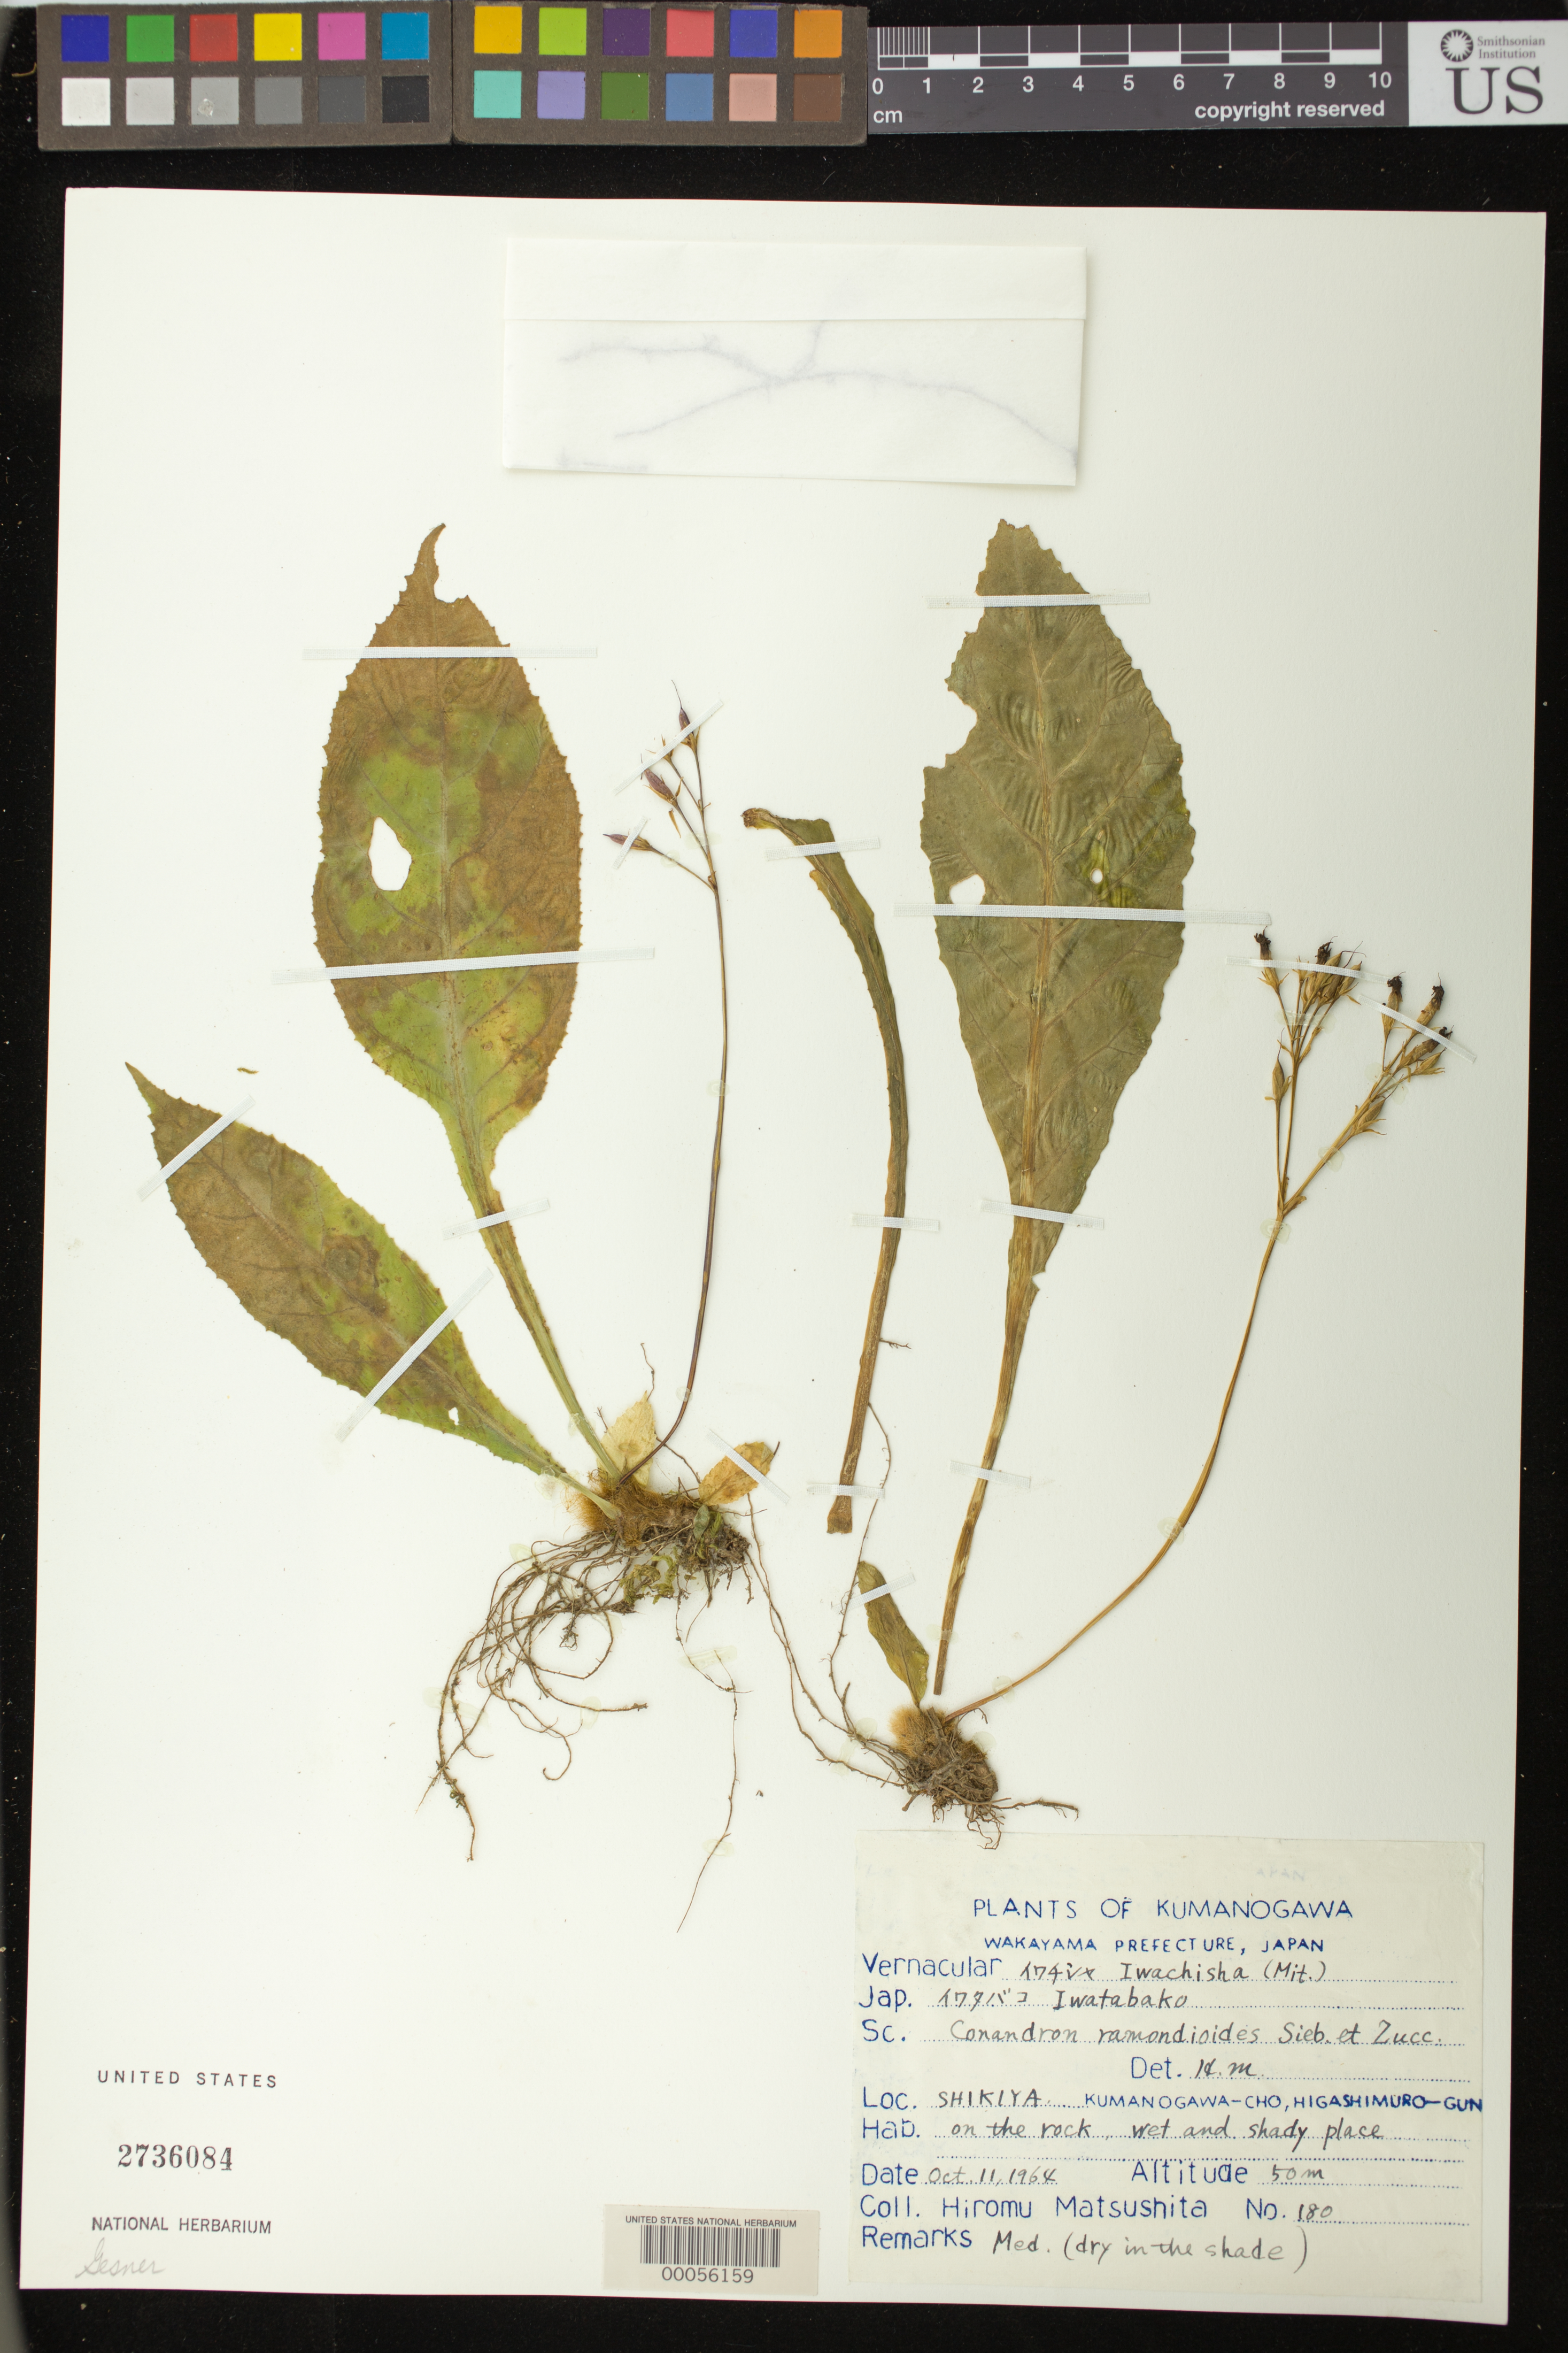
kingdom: Plantae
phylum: Tracheophyta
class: Magnoliopsida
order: Lamiales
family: Gesneriaceae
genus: Conandron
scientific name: Conandron ramondioides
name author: Siebold & Zucc.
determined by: Matsushita, H.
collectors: H. Matsushita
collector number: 180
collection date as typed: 11 Oct 1964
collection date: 1964-10-11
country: Japan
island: Honshu I.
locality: Wakayama, Shikiya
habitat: On rock, wet and shady place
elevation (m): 50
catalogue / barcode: US 2736084